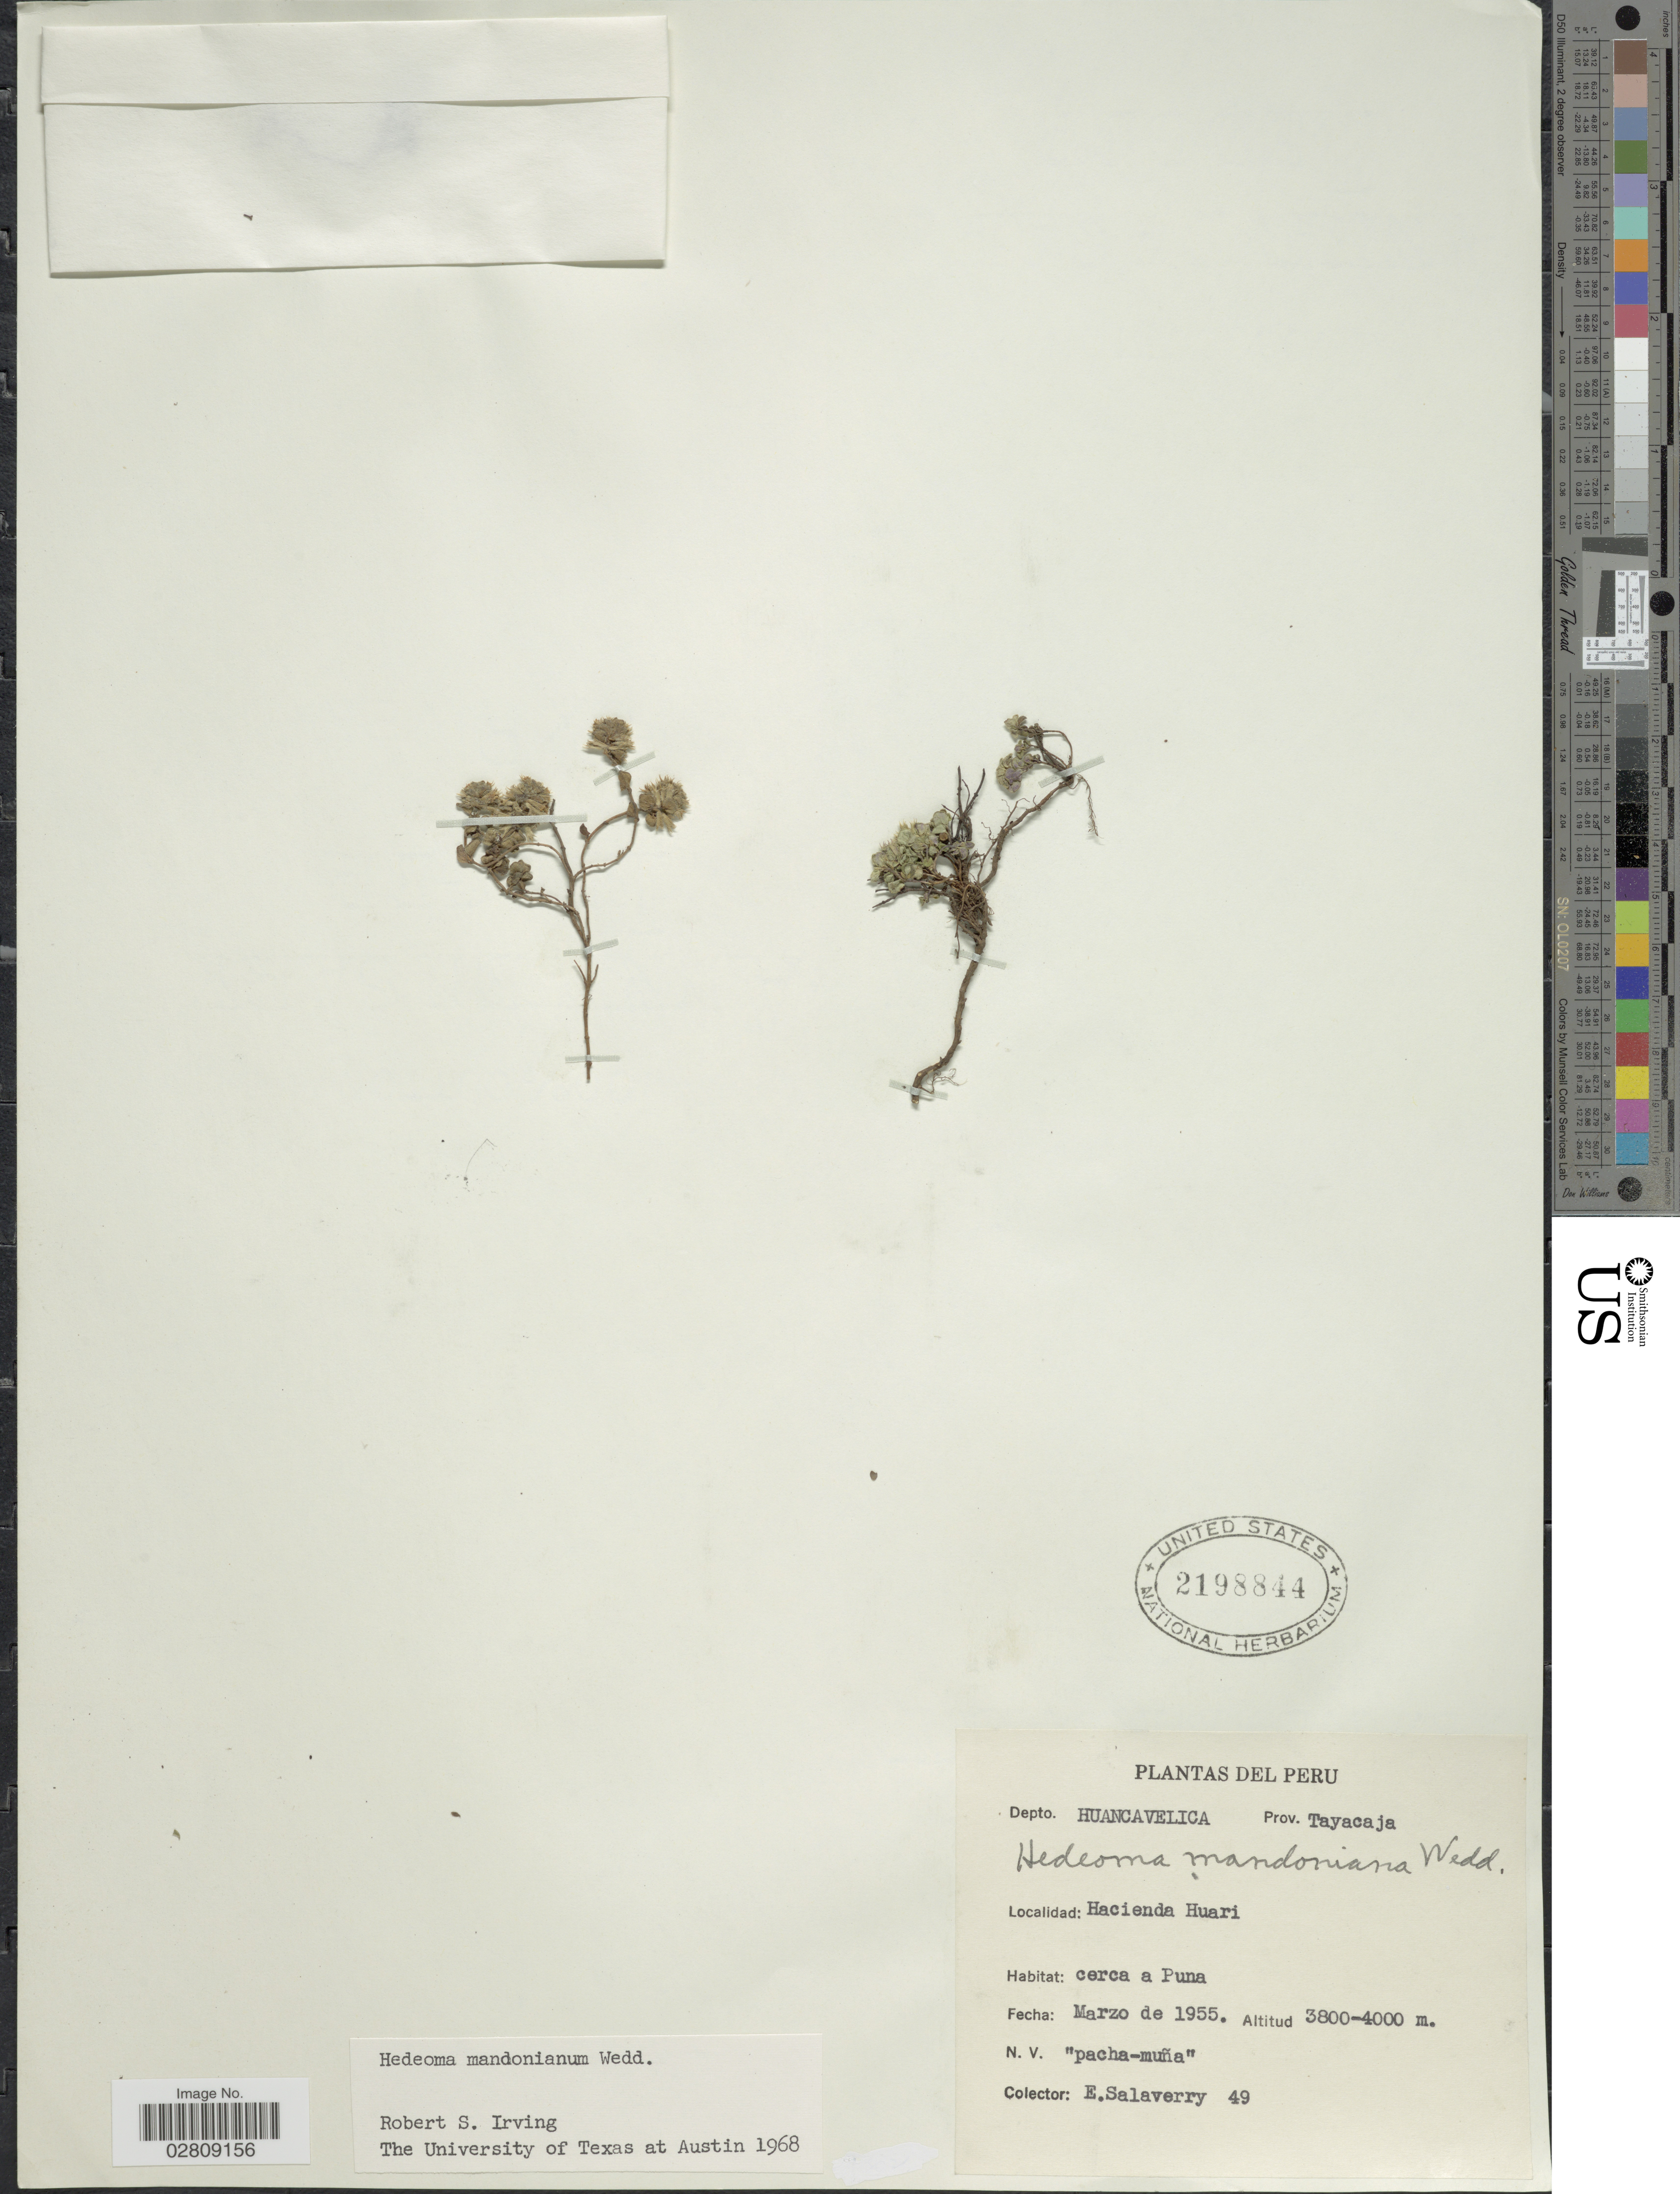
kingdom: Plantae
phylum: Tracheophyta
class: Magnoliopsida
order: Lamiales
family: Lamiaceae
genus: Hedeoma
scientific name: Hedeoma mandoniana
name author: Wedd.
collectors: E. Salaverry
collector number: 49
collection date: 1955-03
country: Peru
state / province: Huancavelica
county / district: Tayacaja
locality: Depto. Huancavelica, Prov. Tayacaja, Hacienda Huari, cerca a Puna.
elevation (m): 3800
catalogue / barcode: US 2198844